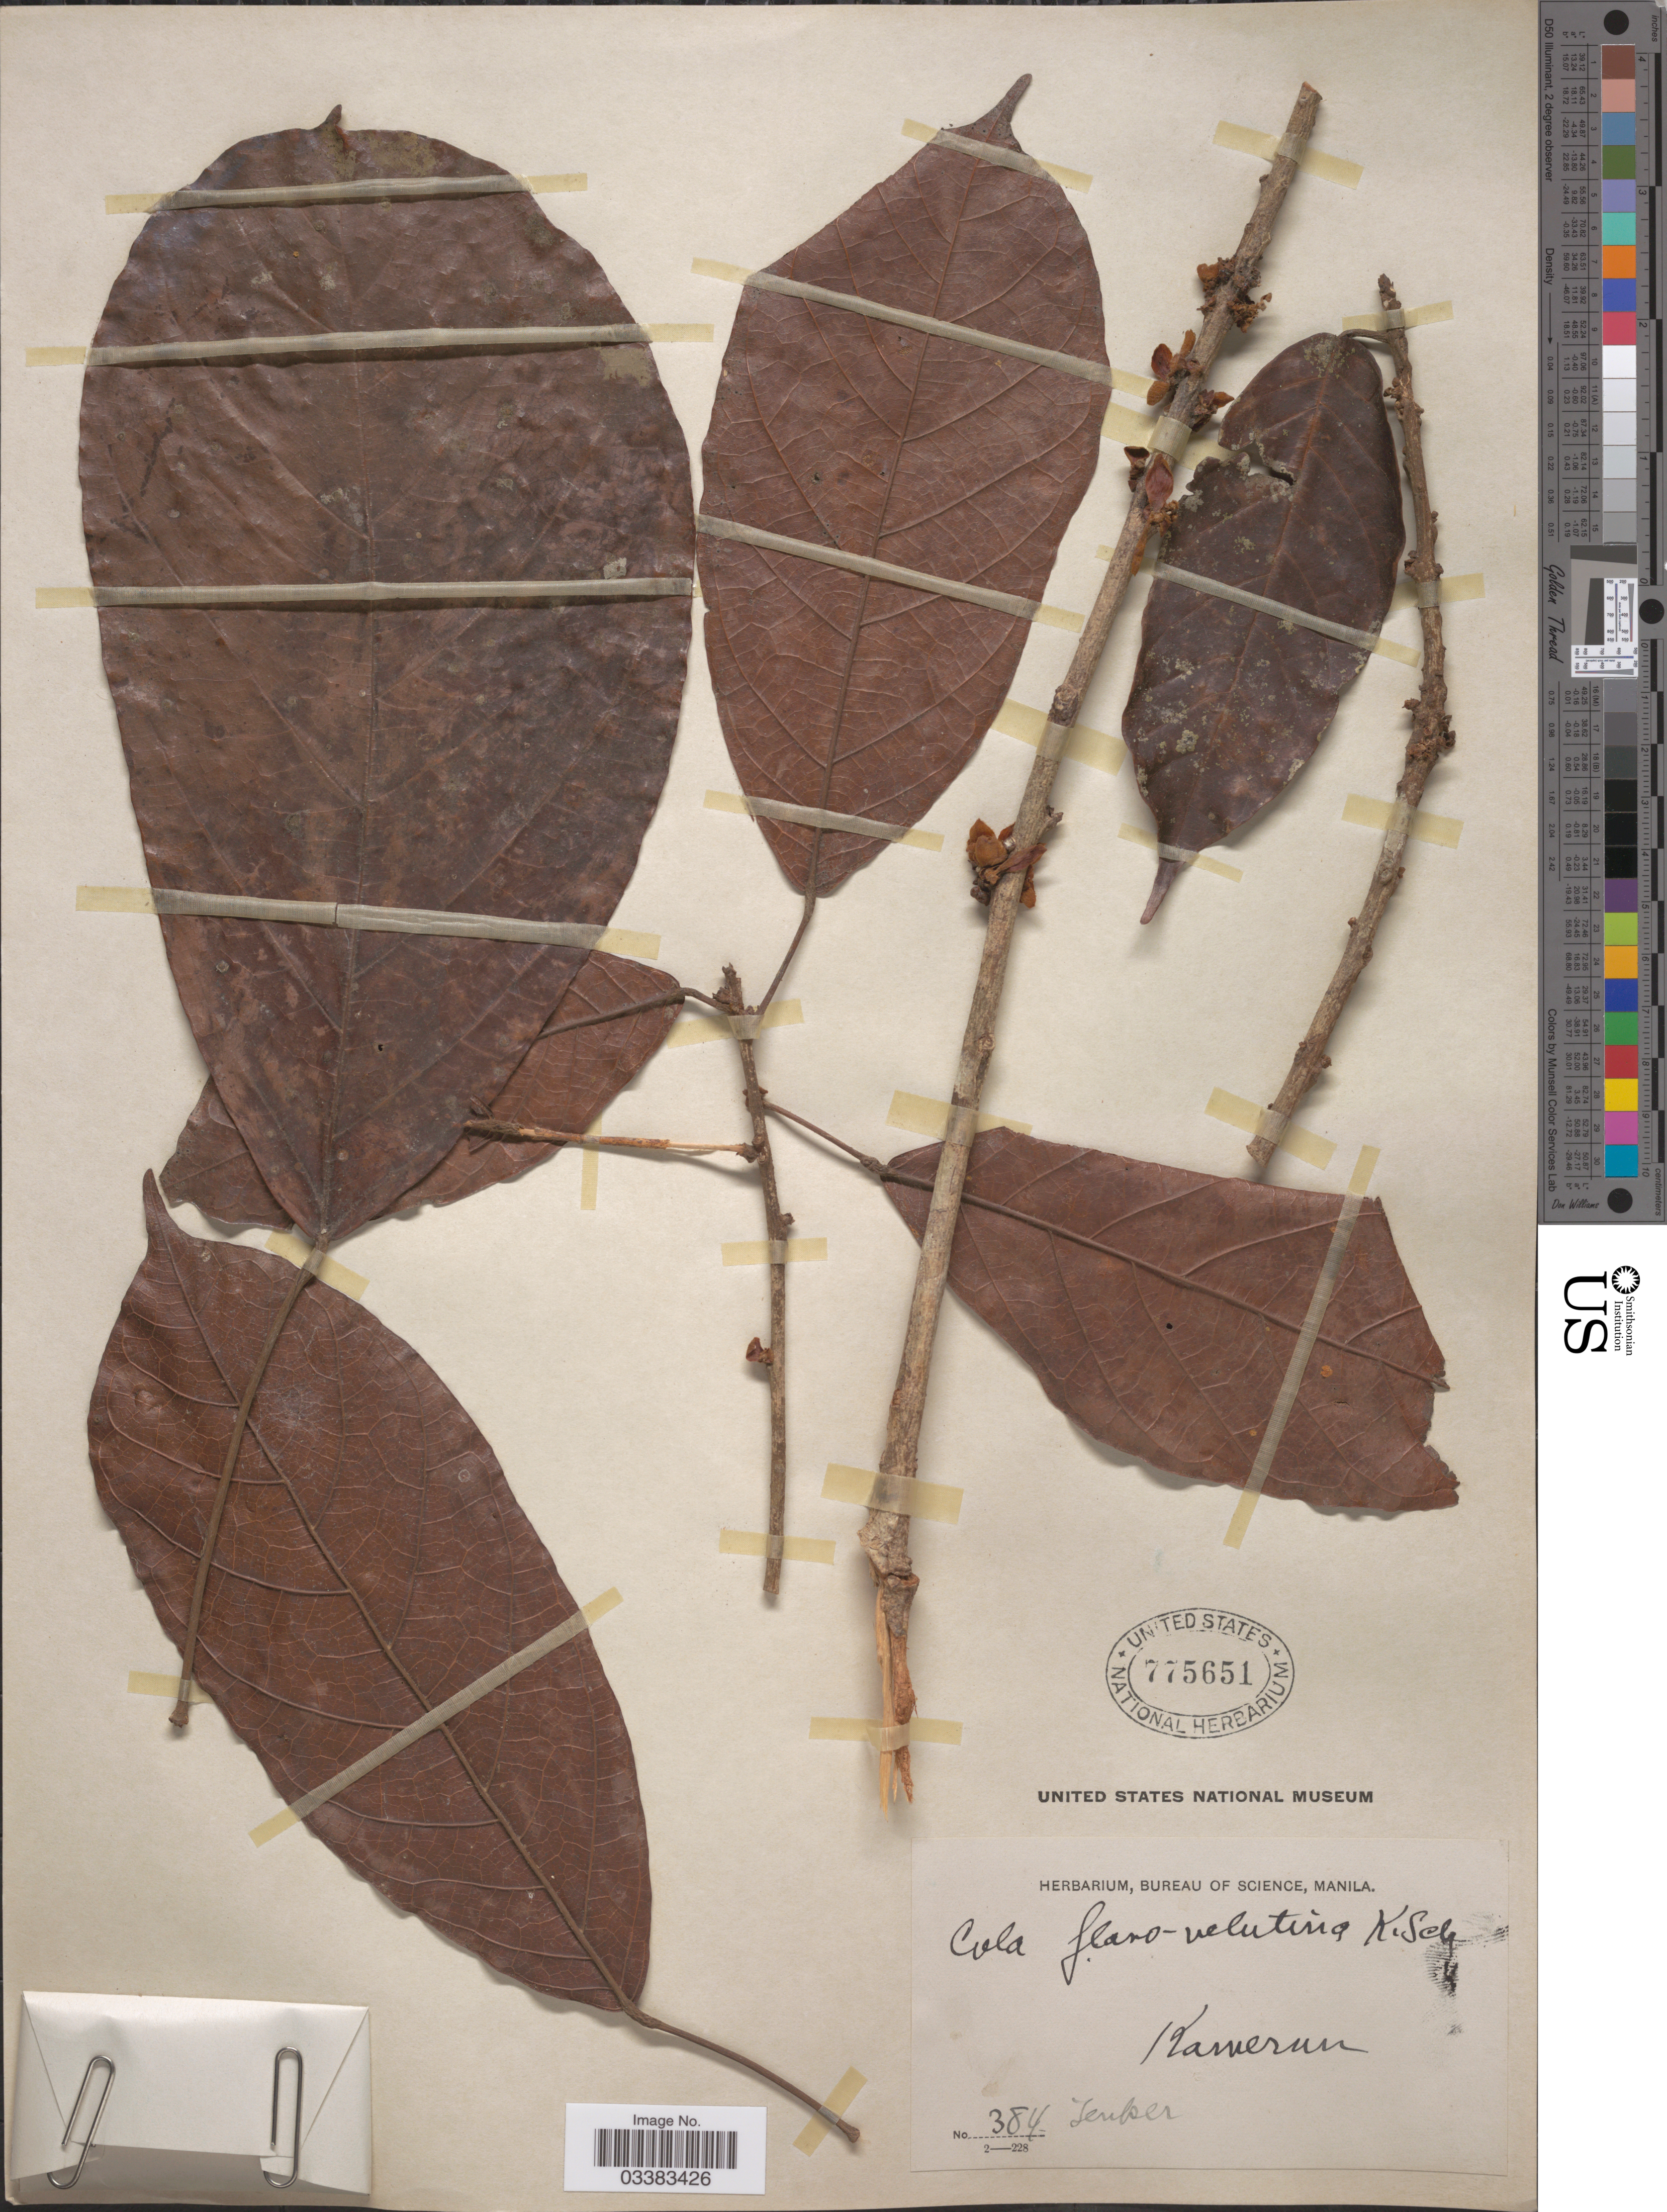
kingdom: Plantae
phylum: Tracheophyta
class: Magnoliopsida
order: Malvales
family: Malvaceae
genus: Cola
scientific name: Cola flavovelutina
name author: K. Schum.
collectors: Zenker, --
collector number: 384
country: Cameroon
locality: Kamerun.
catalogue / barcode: US 775651